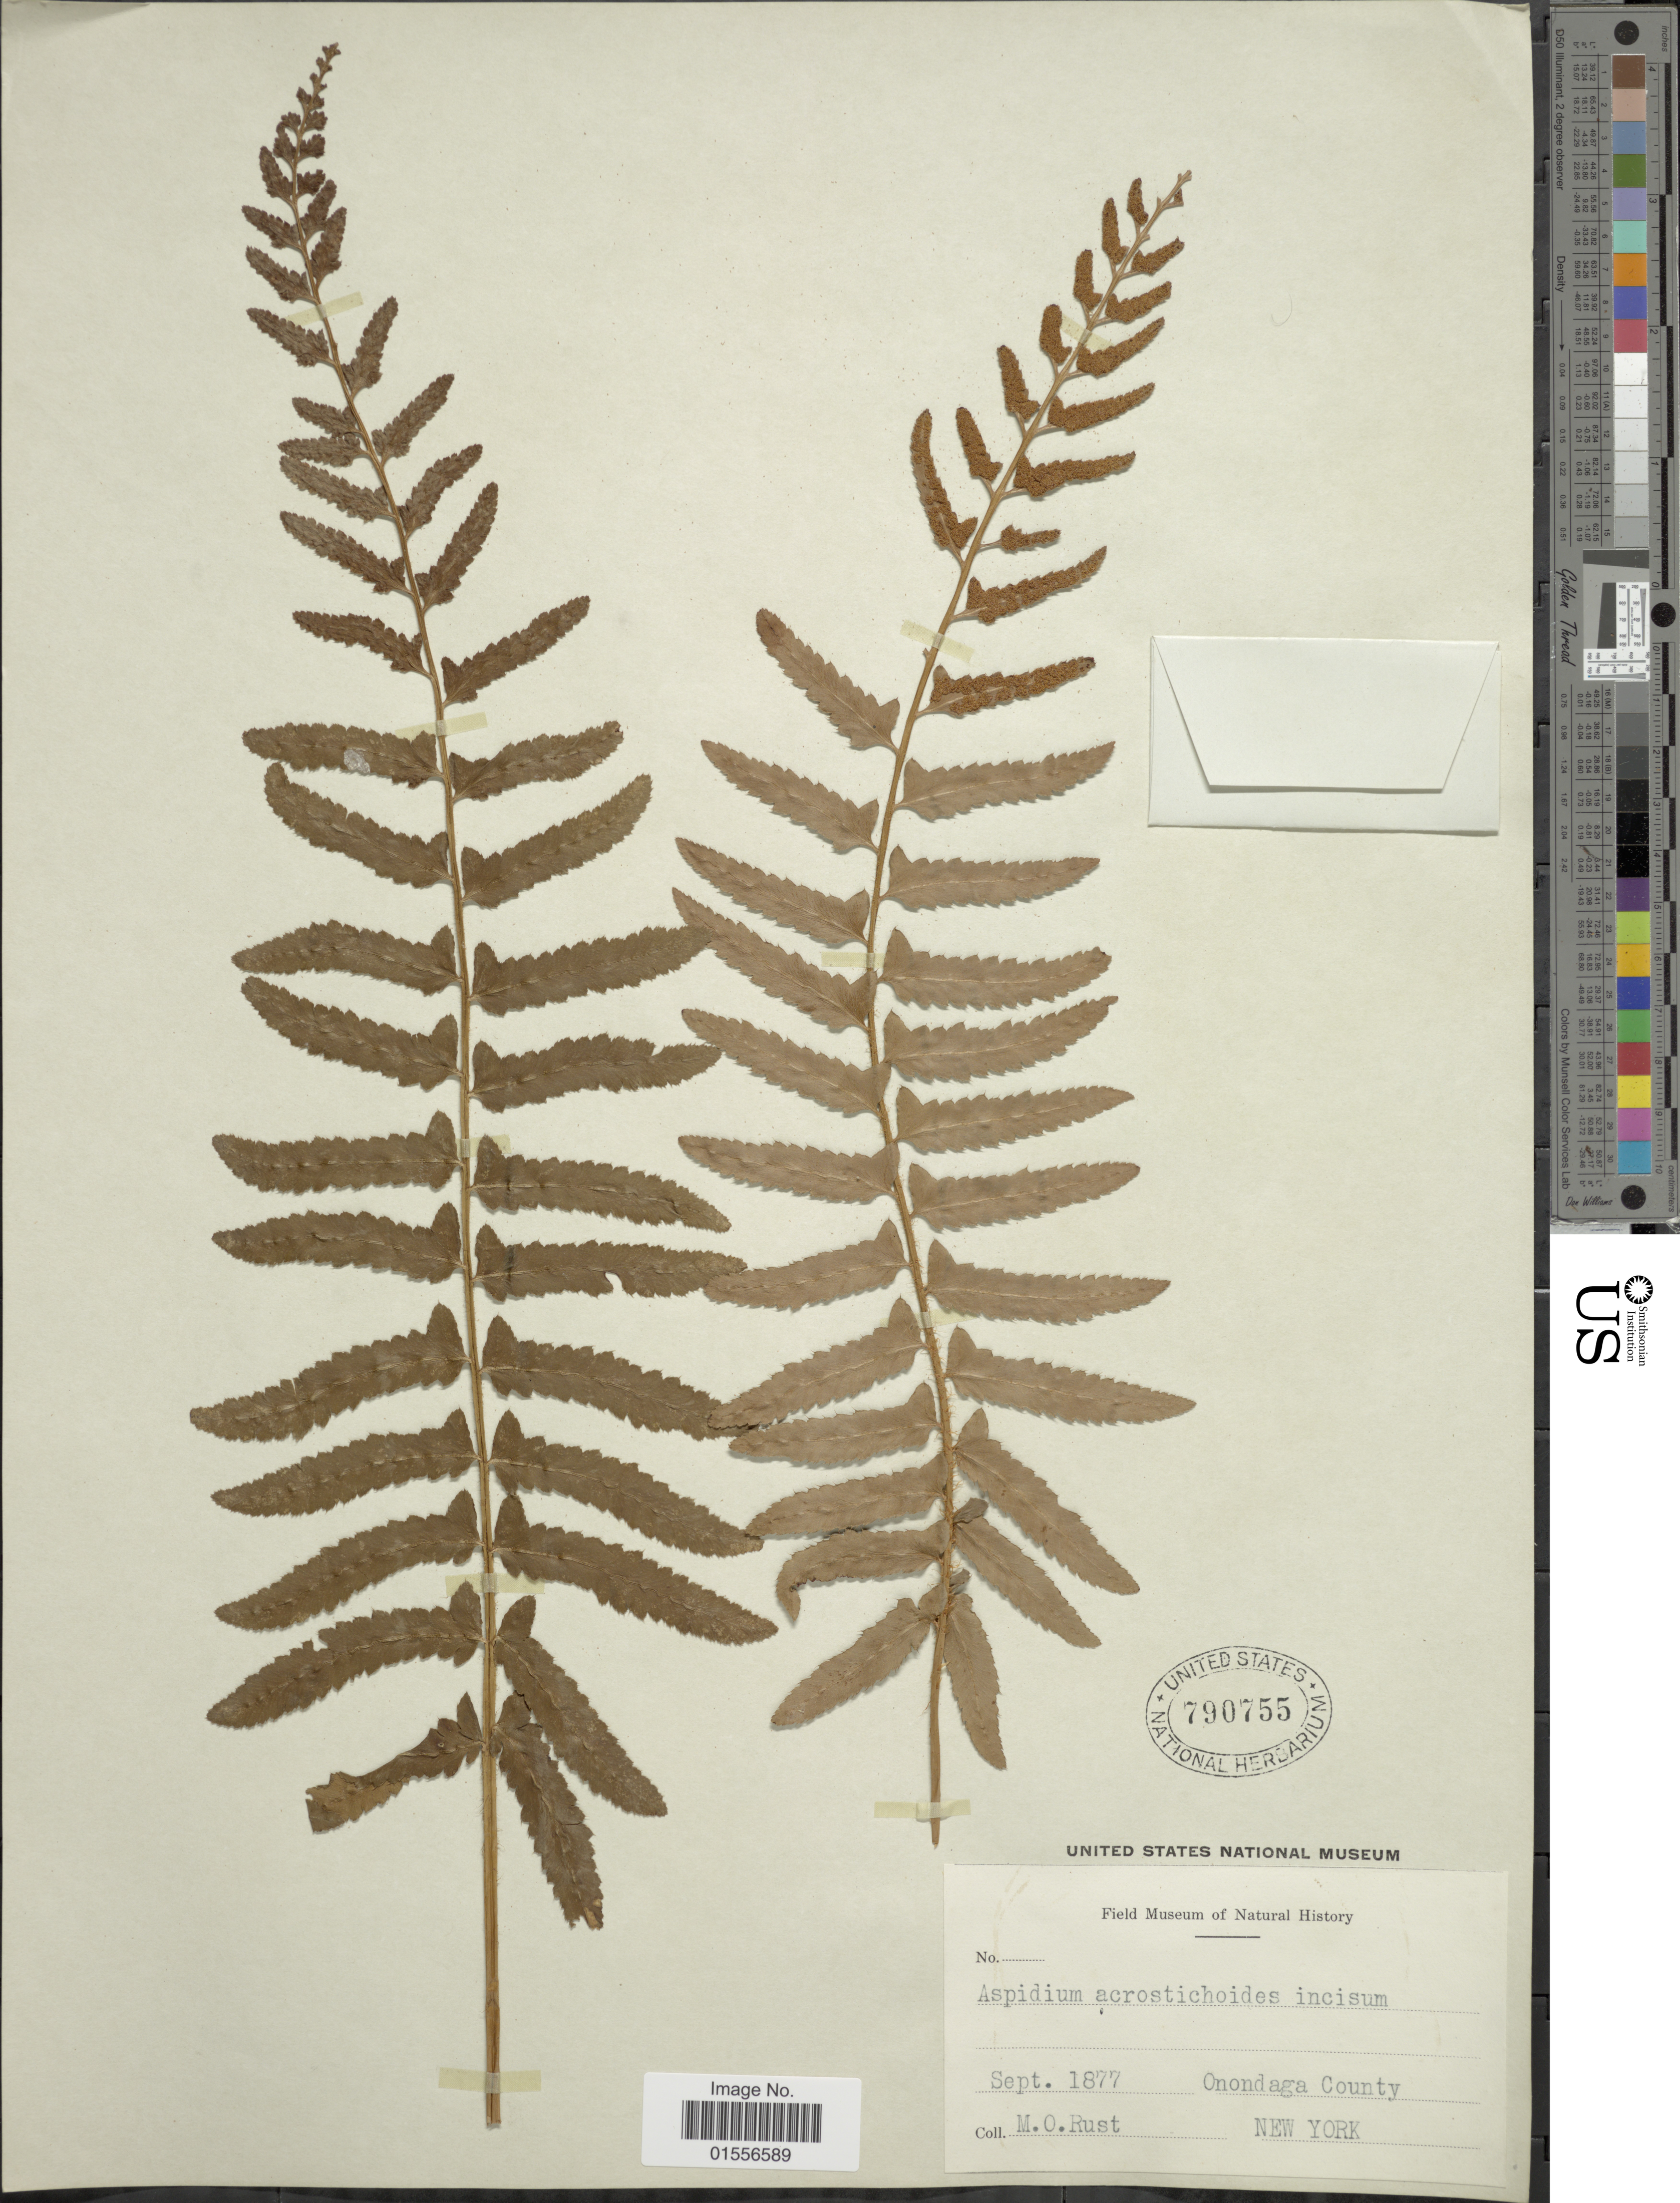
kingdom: Plantae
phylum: Tracheophyta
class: Polypodiopsida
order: Polypodiales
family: Dryopteridaceae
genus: Polystichum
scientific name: Polystichum acrostichoides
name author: (Michx.) Schott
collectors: M. Rust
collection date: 1877-09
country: United States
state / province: New York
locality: Onondaga County.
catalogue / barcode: US 790755